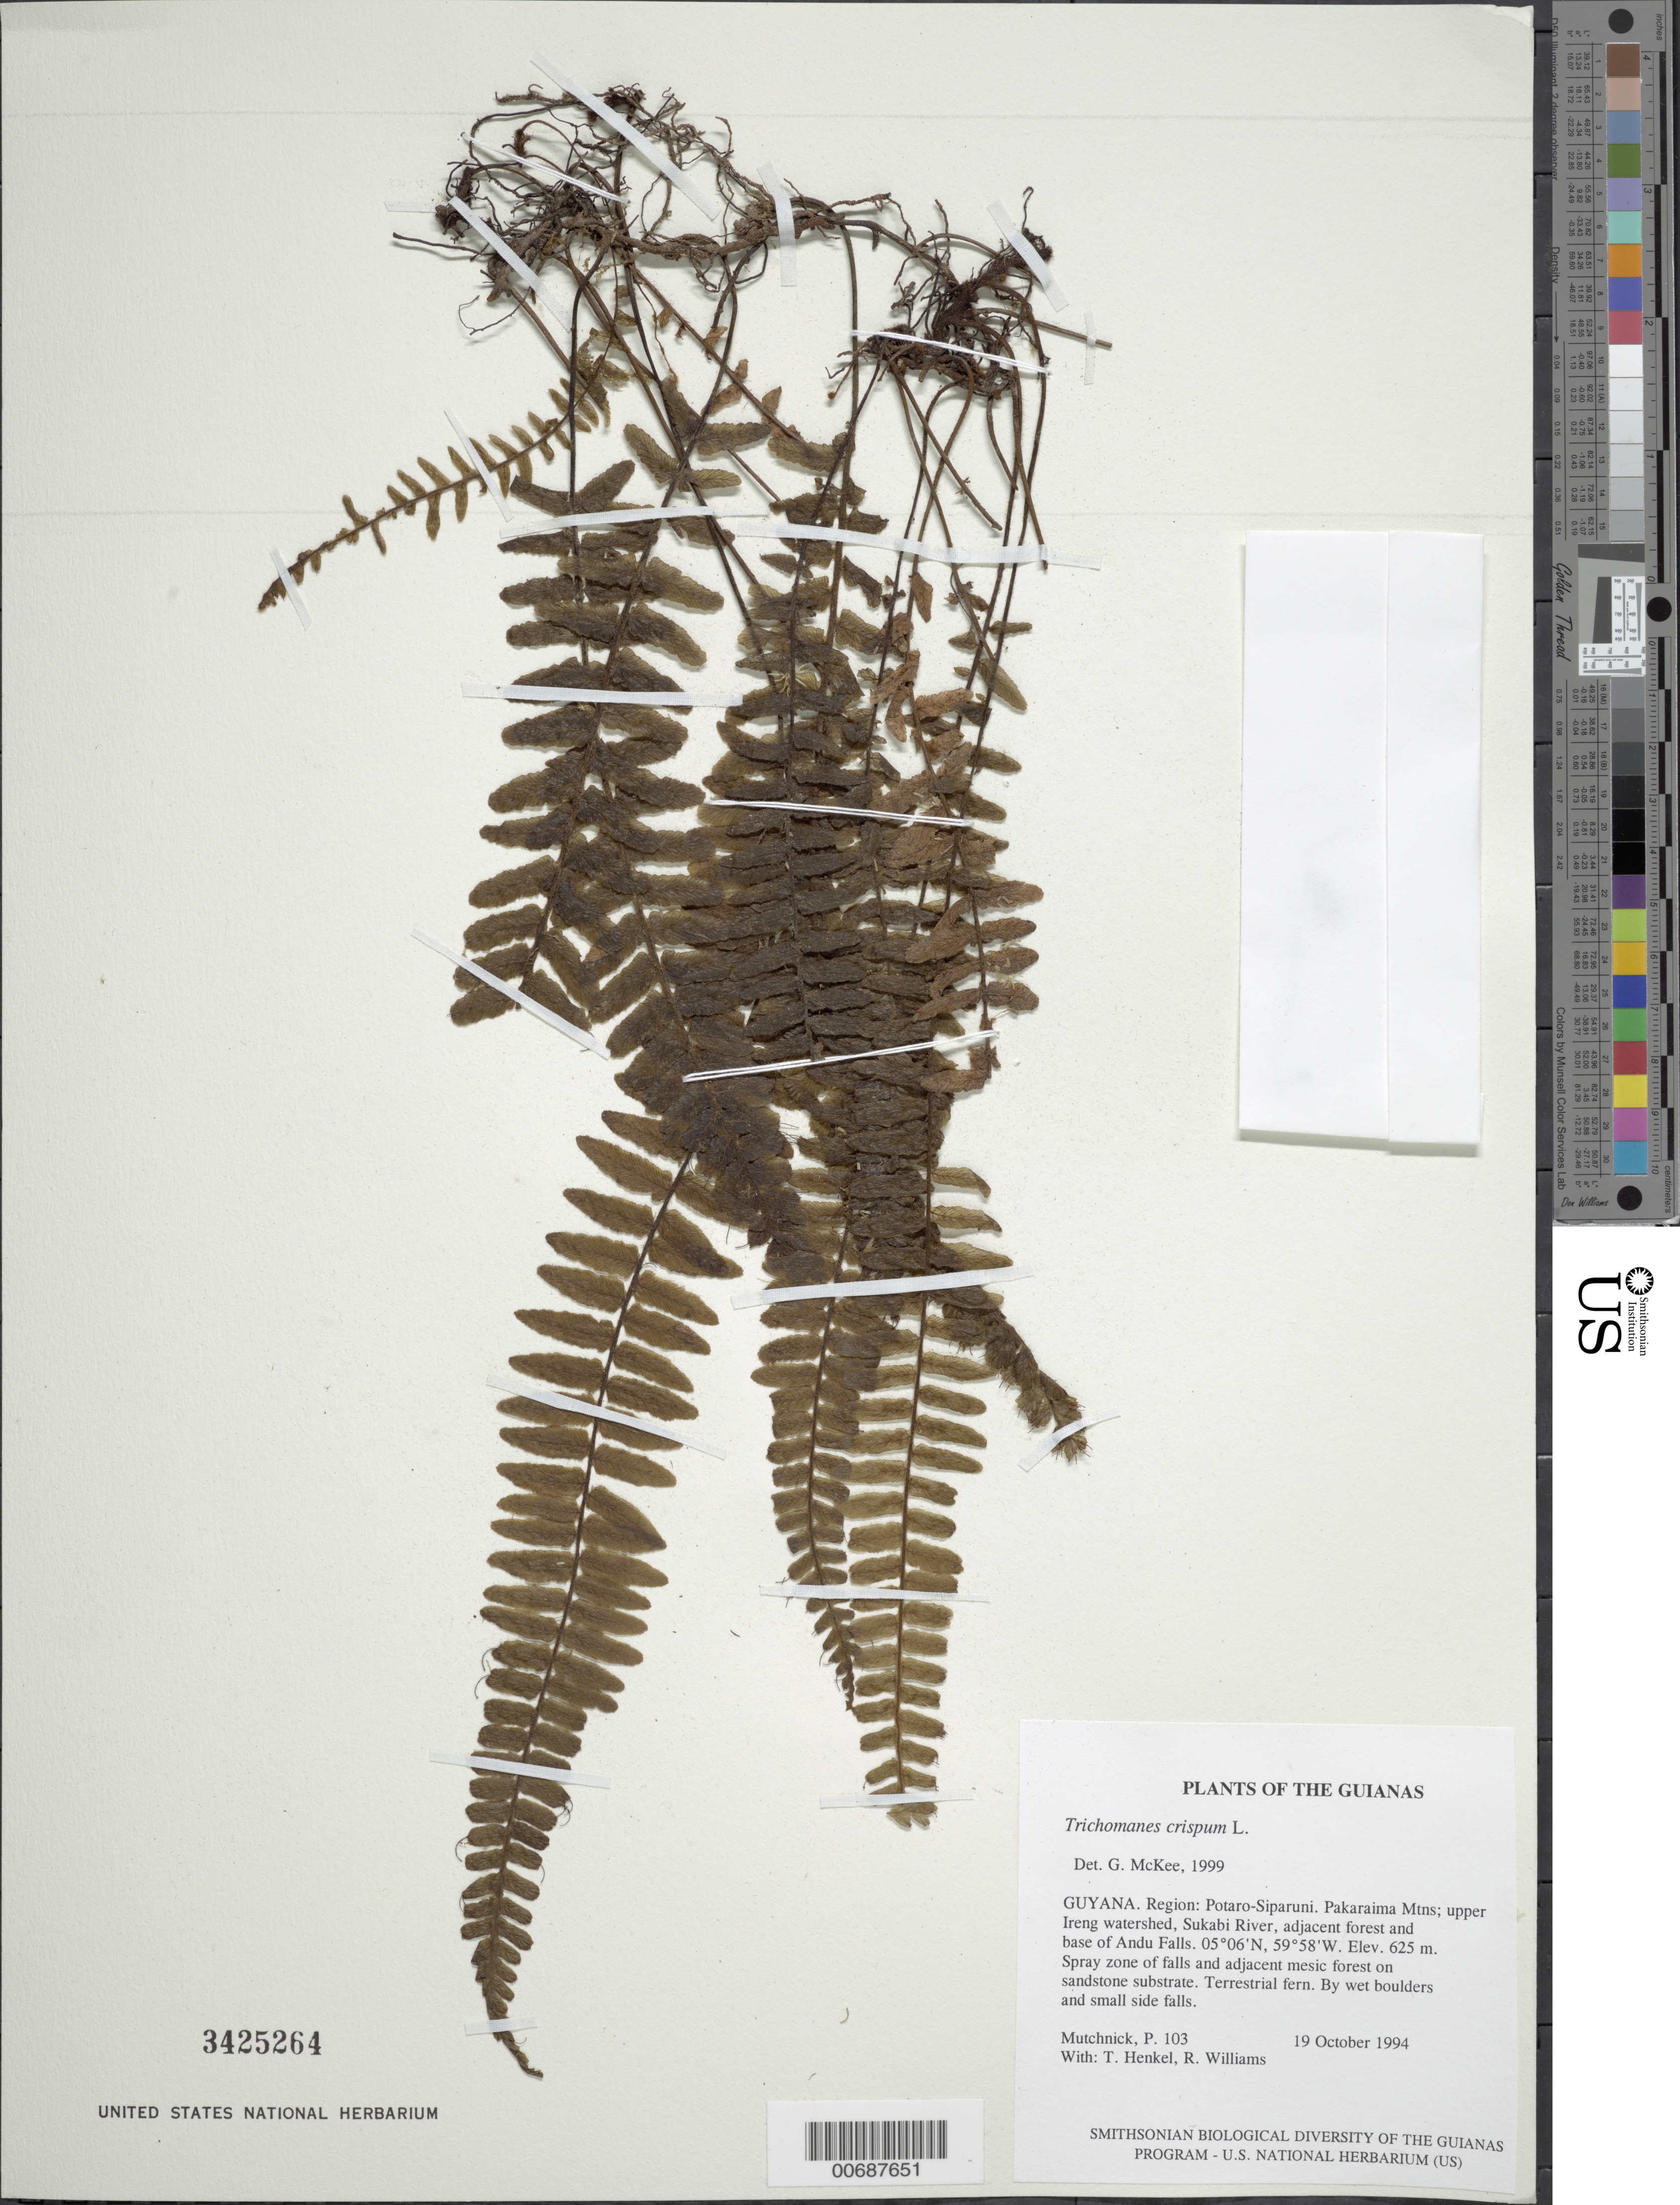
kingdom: Plantae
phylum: Tracheophyta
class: Polypodiopsida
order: Hymenophyllales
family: Hymenophyllaceae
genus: Trichomanes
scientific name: Trichomanes crispum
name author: L.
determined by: McKee, G. S., (US), NMNH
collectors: P. Mutchnick, T. Henkel & R. Williams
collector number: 103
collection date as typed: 19 October 1994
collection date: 1994-10-19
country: Guyana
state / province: Potaro-Siparuni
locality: Pakaraima Mtns; upper Ireng watershed, Sukabi River, adjacent forest and base of Andu Falls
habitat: Spray zone of falls and adjacent mesic forest on sandstone substrate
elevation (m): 625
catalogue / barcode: US 3425264